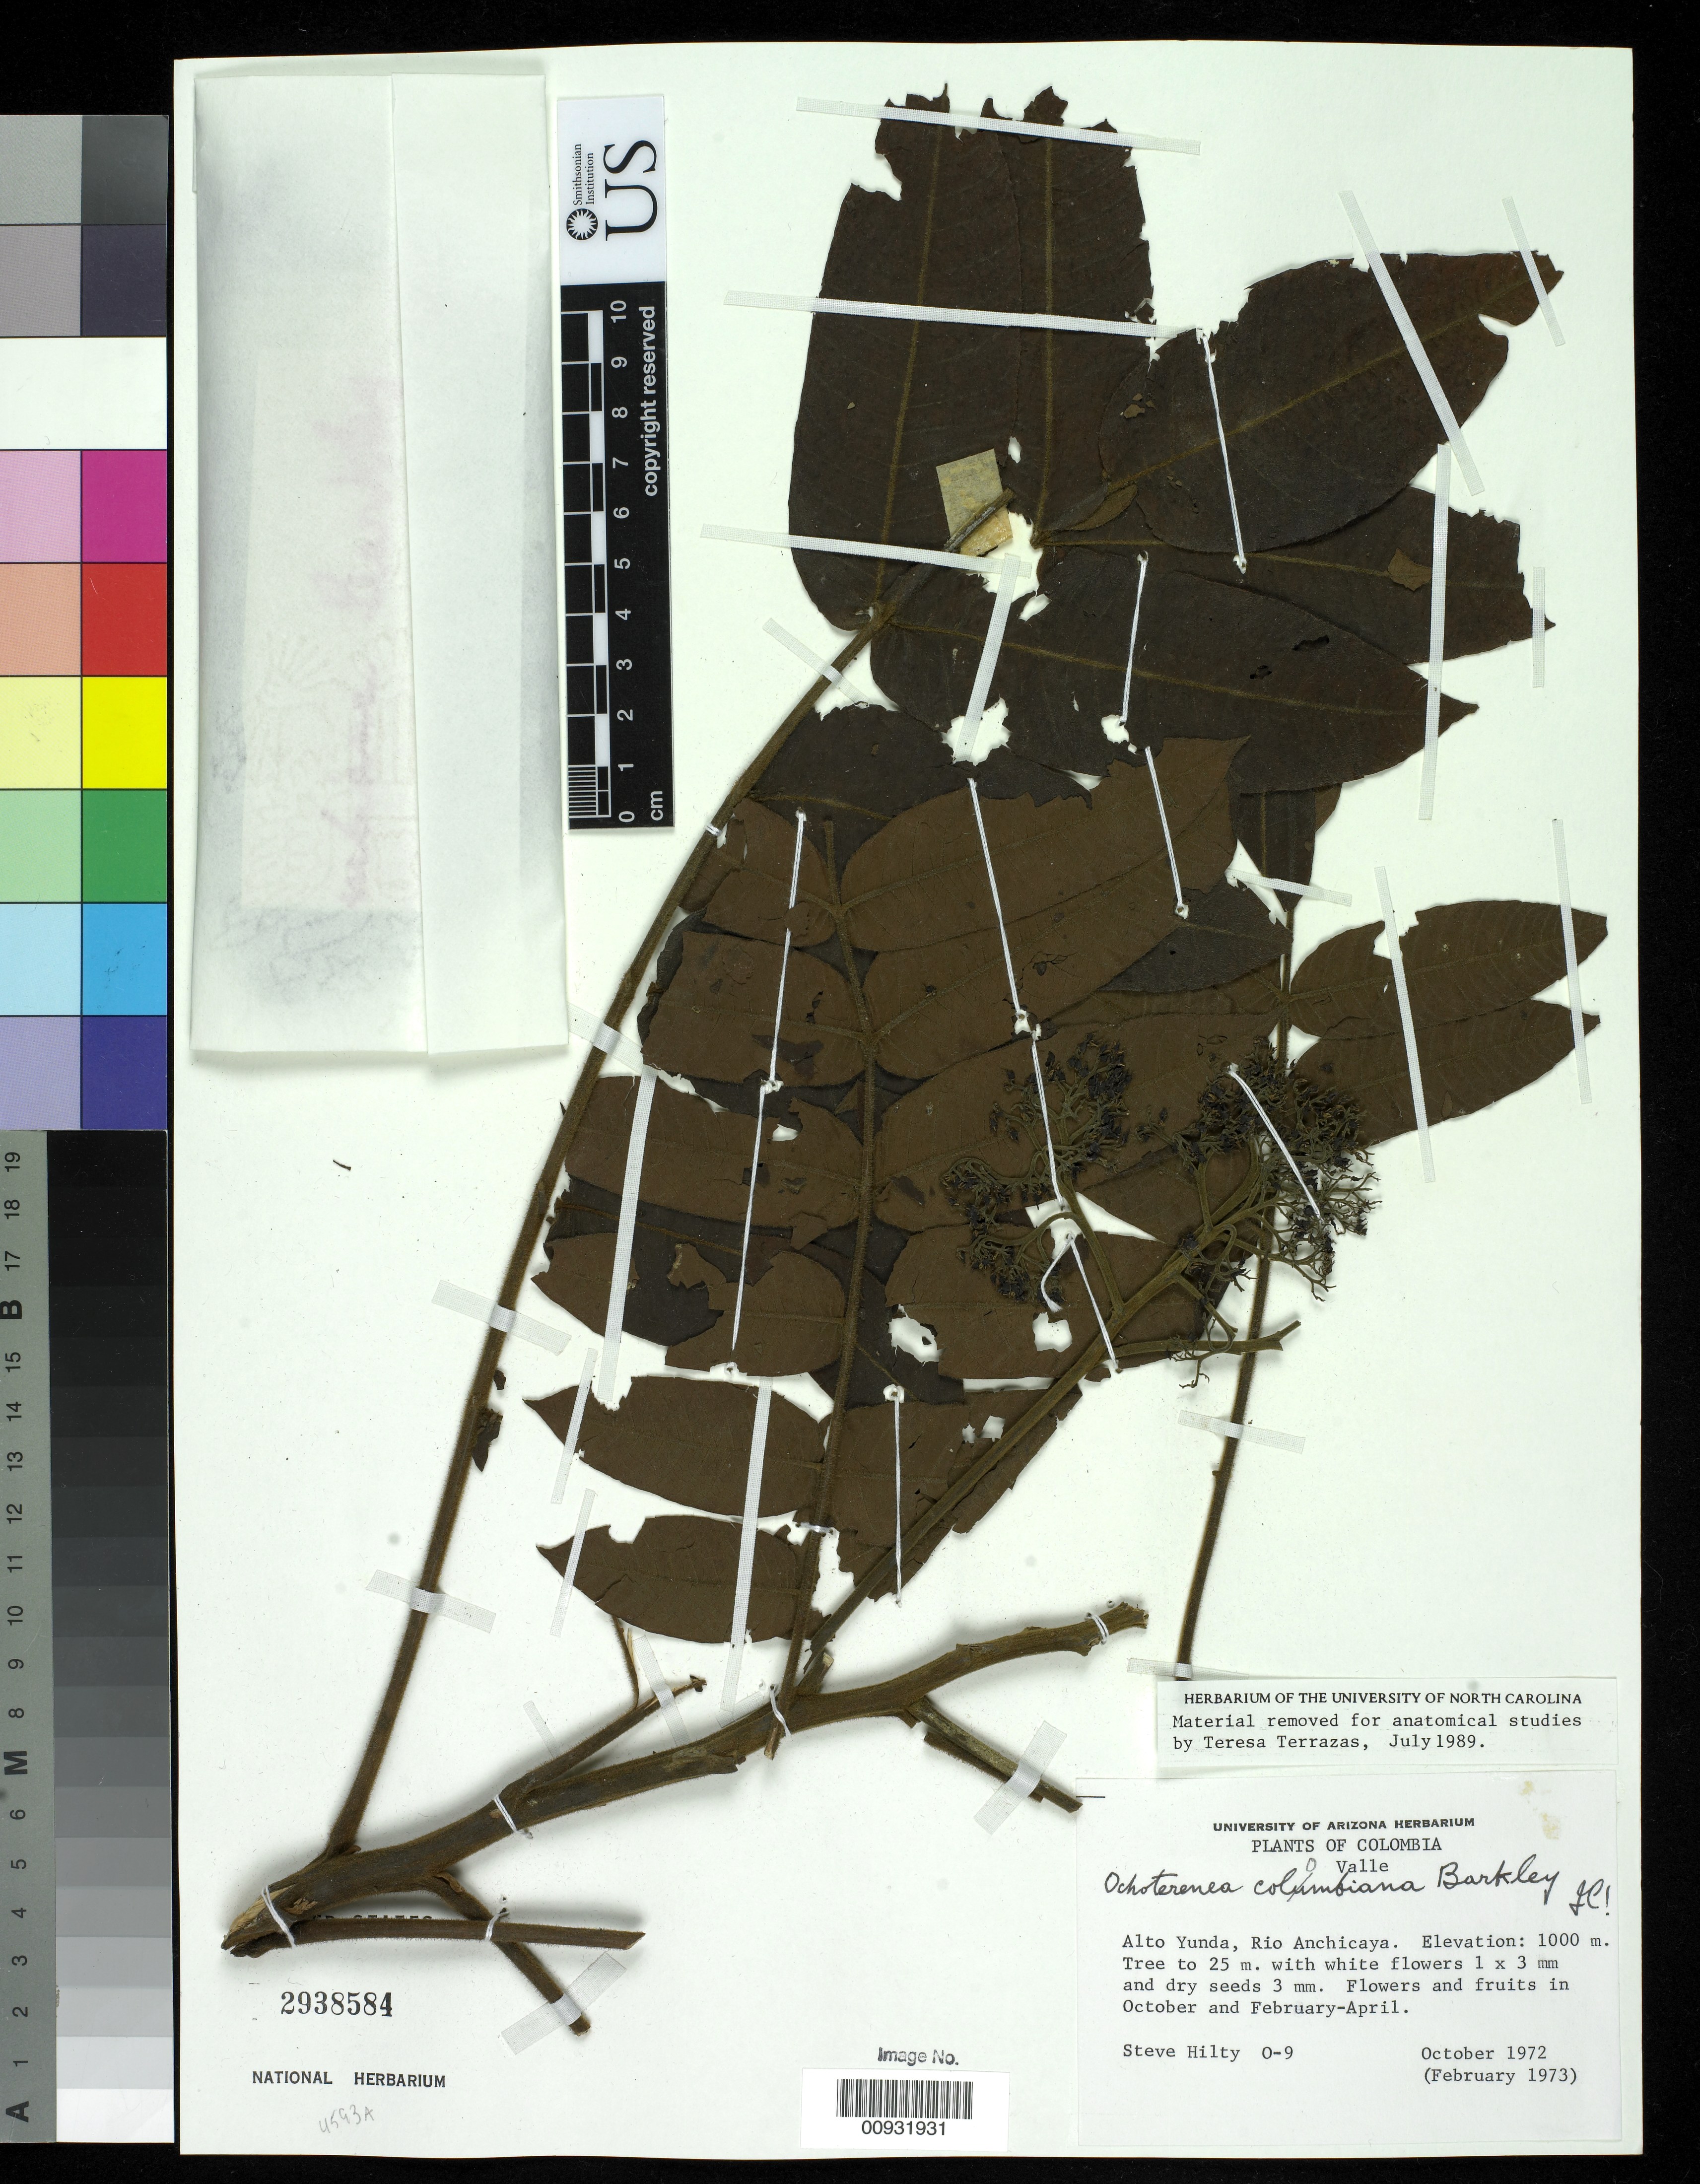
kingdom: Plantae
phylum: Tracheophyta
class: Magnoliopsida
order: Sapindales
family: Anacardiaceae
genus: Ochoterenaea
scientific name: Ochoterenaea colombiana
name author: F.A. Barkley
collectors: S. Hilty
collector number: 0-9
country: Colombia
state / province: Valle del Cauca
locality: Alto Yunda, Rio Anchicaya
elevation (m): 1000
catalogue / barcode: US 2938584